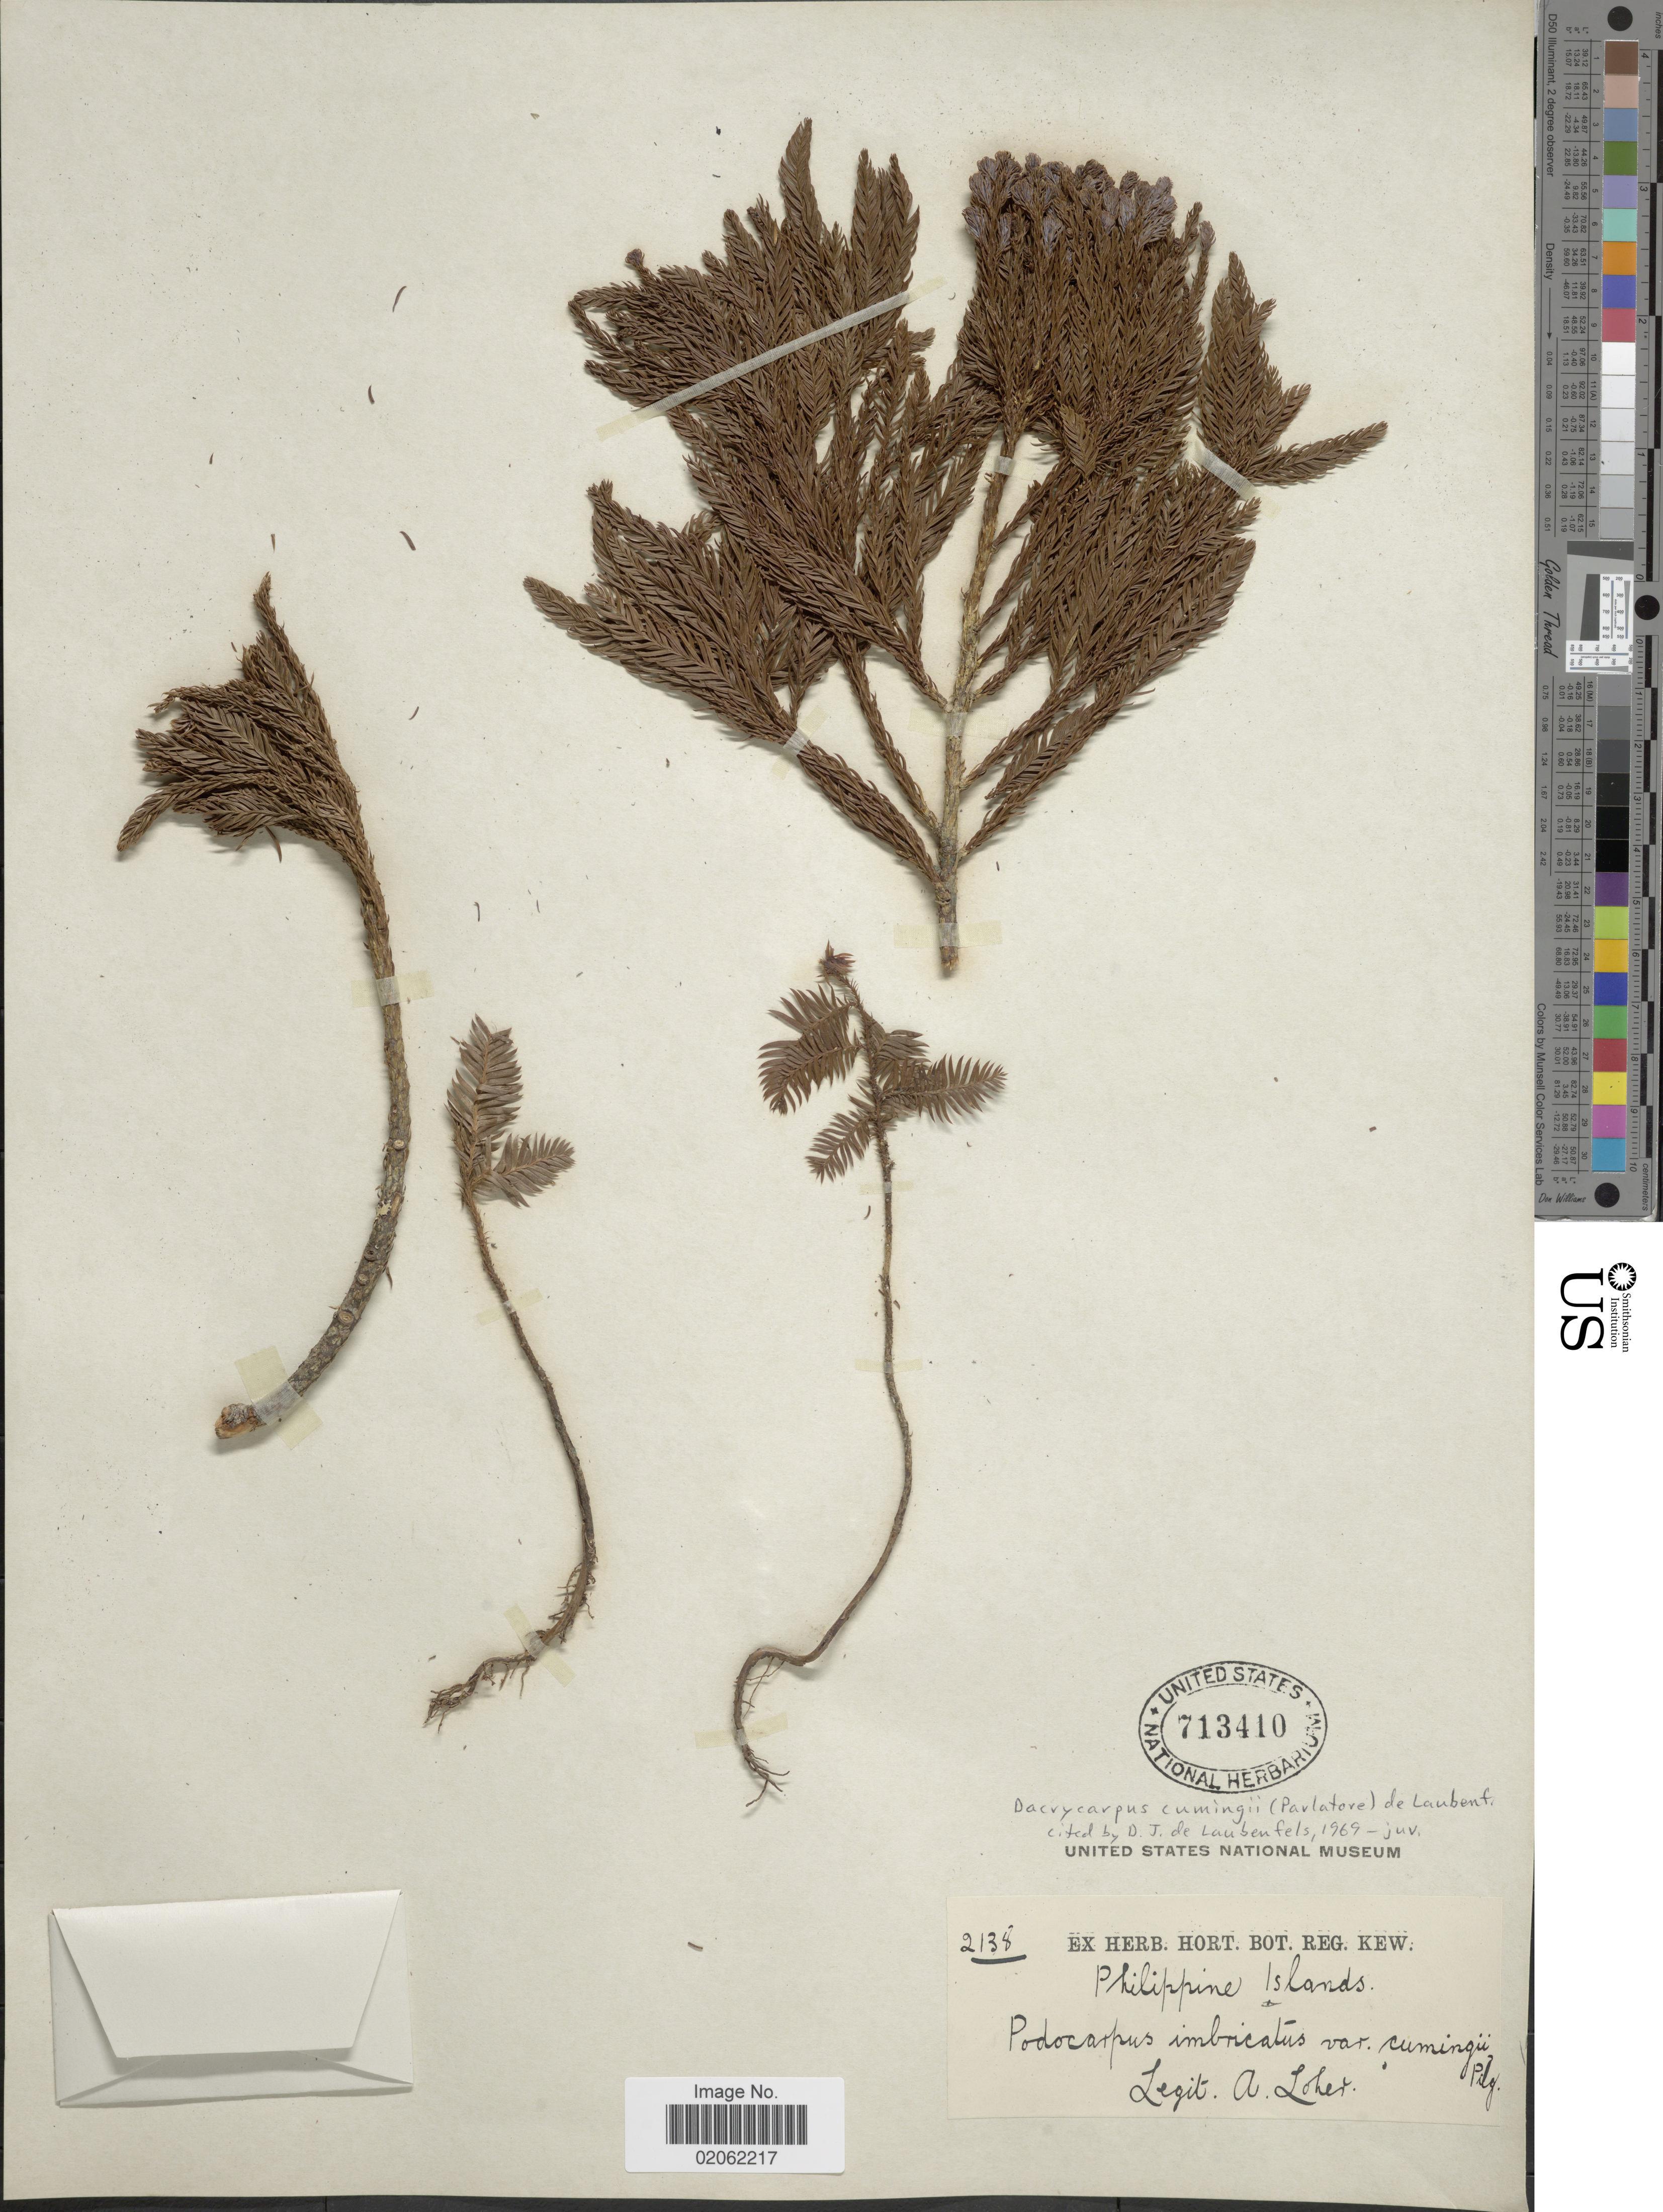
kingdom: Plantae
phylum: Tracheophyta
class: Pinopsida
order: Pinales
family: Podocarpaceae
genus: Dacrycarpus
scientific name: Dacrycarpus cumingii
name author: (Parl.) de Laub.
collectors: A. Loher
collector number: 2138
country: Philippines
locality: Philippine Islands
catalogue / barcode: US 713410